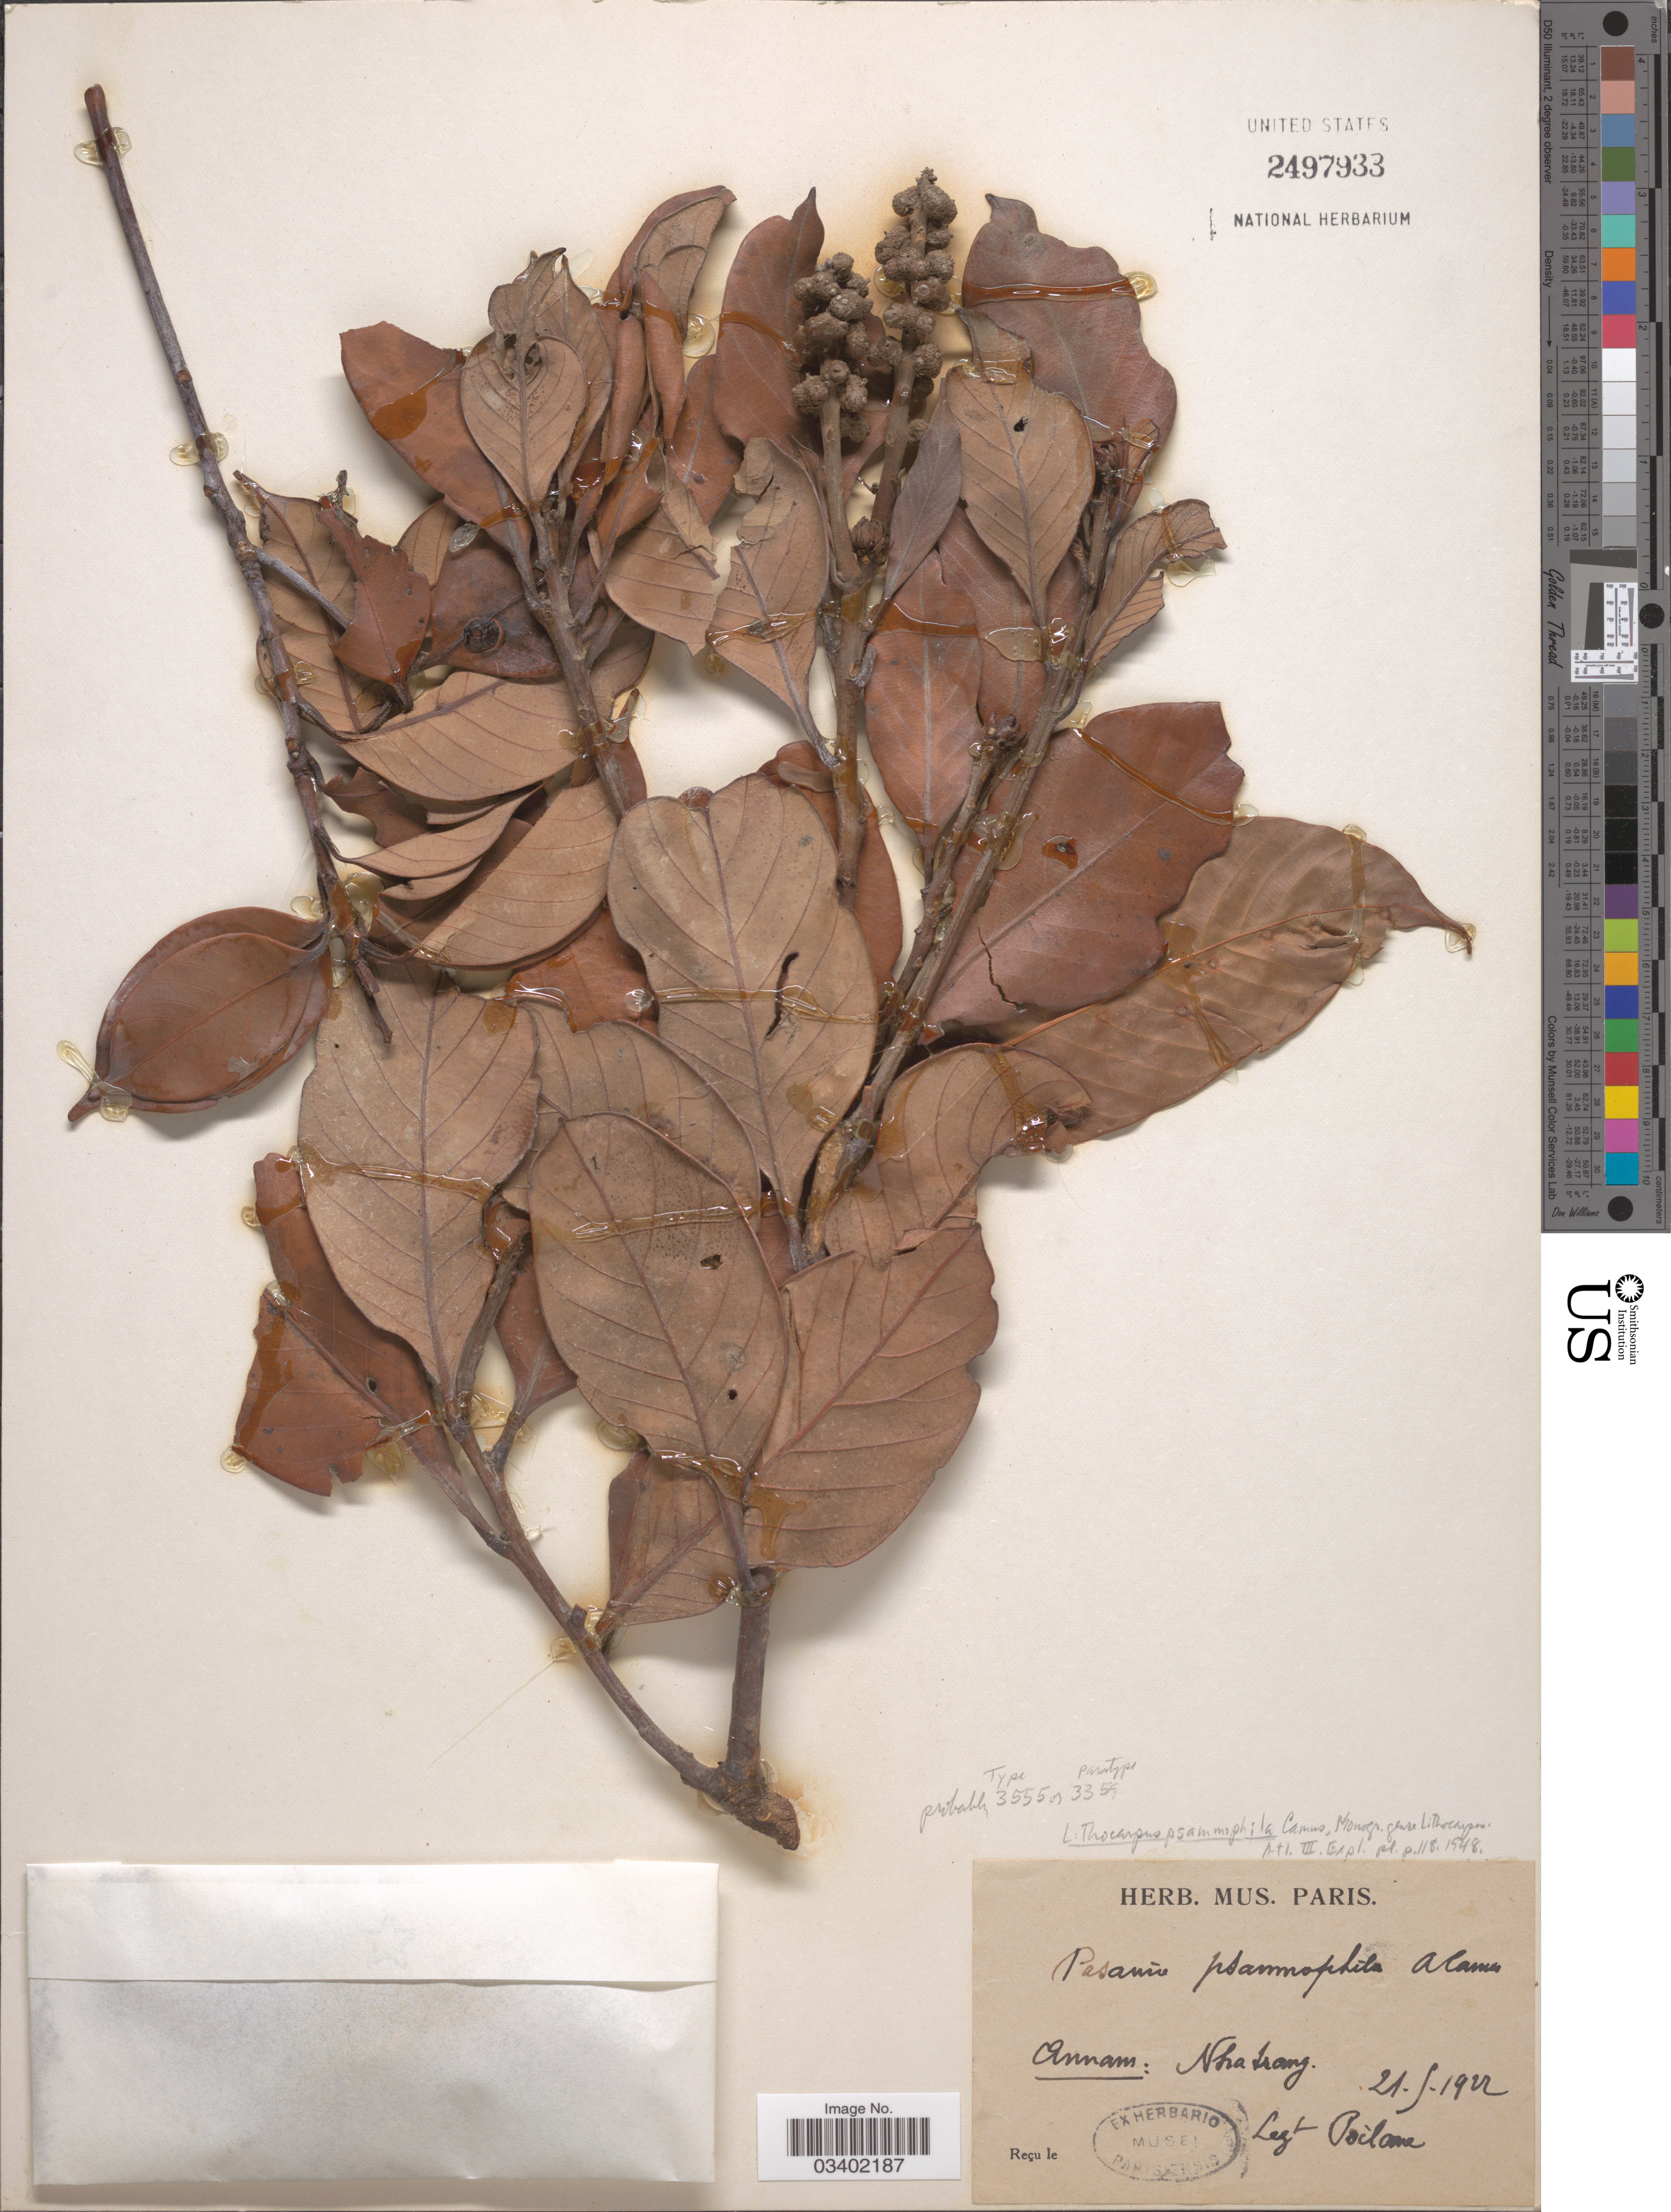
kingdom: Plantae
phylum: Tracheophyta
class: Magnoliopsida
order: Fagales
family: Betulaceae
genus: Betula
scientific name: Betula psammophilus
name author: A. Camus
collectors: -. Poilane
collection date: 1922-05-21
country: Vietnam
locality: Annam: Nha trang.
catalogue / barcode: US 2497933